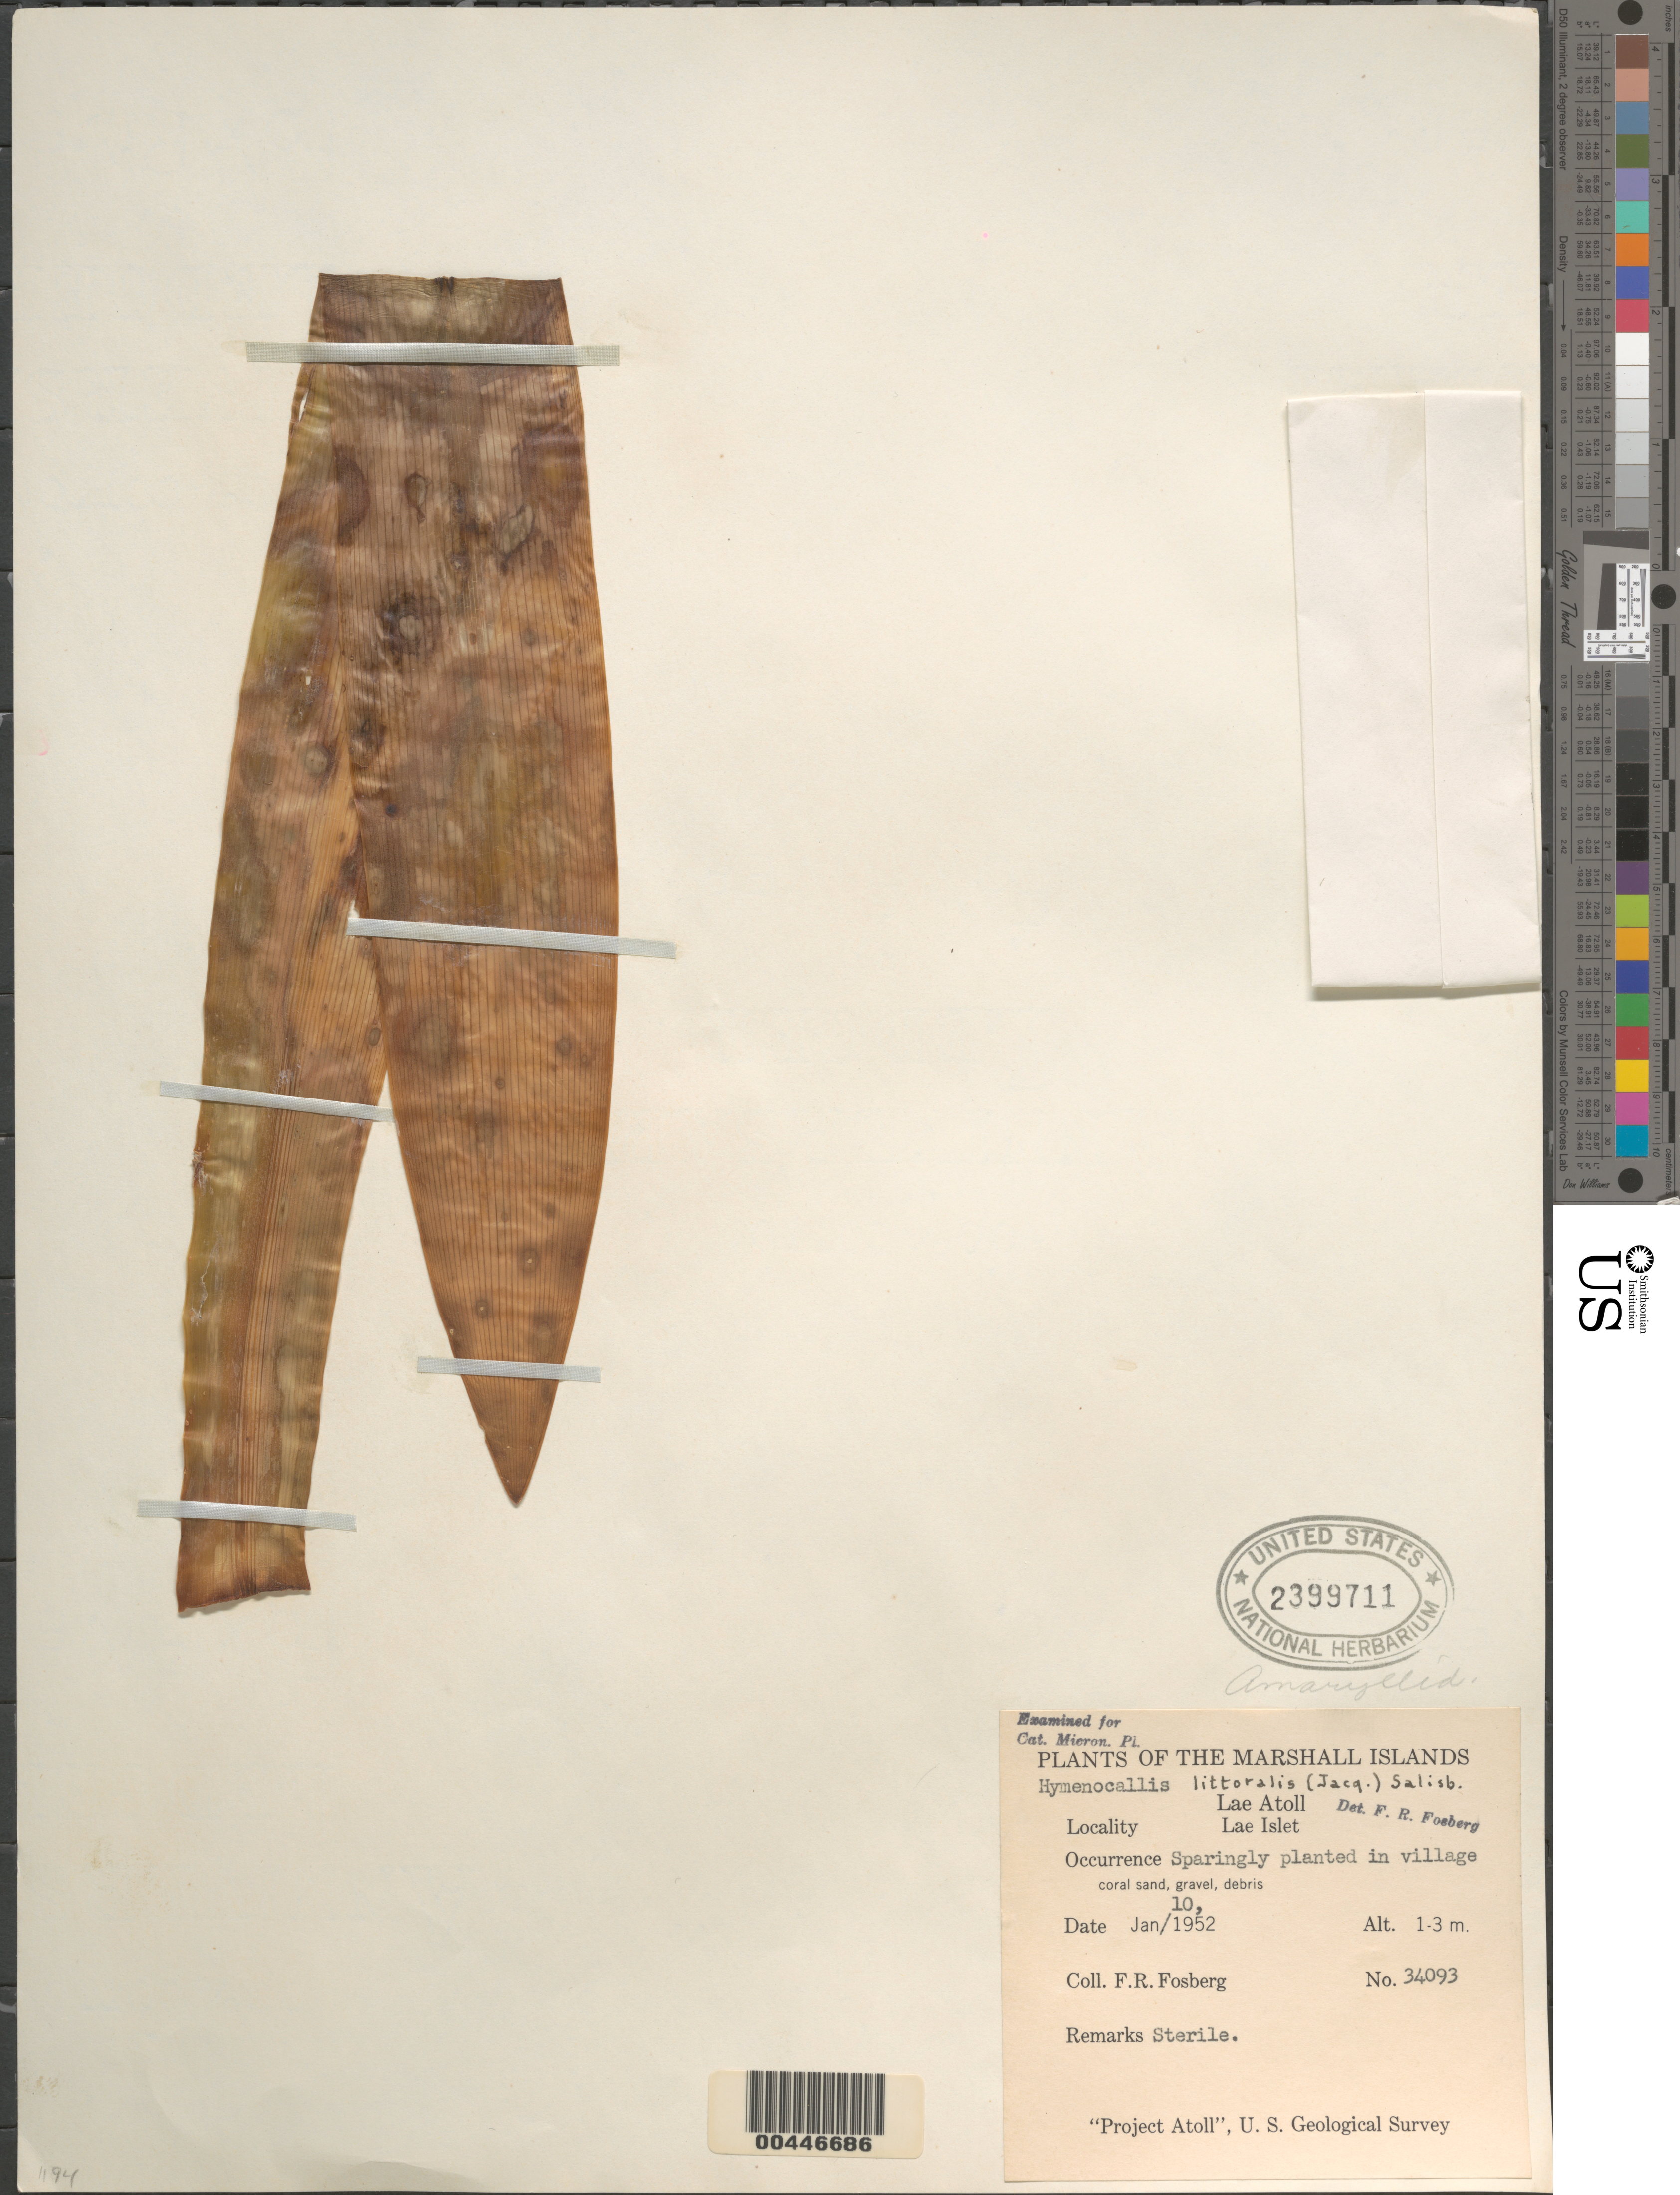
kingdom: Plantae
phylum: Tracheophyta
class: Liliopsida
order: Asparagales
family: Amaryllidaceae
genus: Hymenocallis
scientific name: Hymenocallis littoralis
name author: (Jacq.) Salisb.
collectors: F. R. Fosberg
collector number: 34093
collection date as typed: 10 Jan 1952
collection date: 1952-01-10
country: Marshall Islands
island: Lae Atoll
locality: Lae Islet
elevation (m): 1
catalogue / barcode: US 2399711